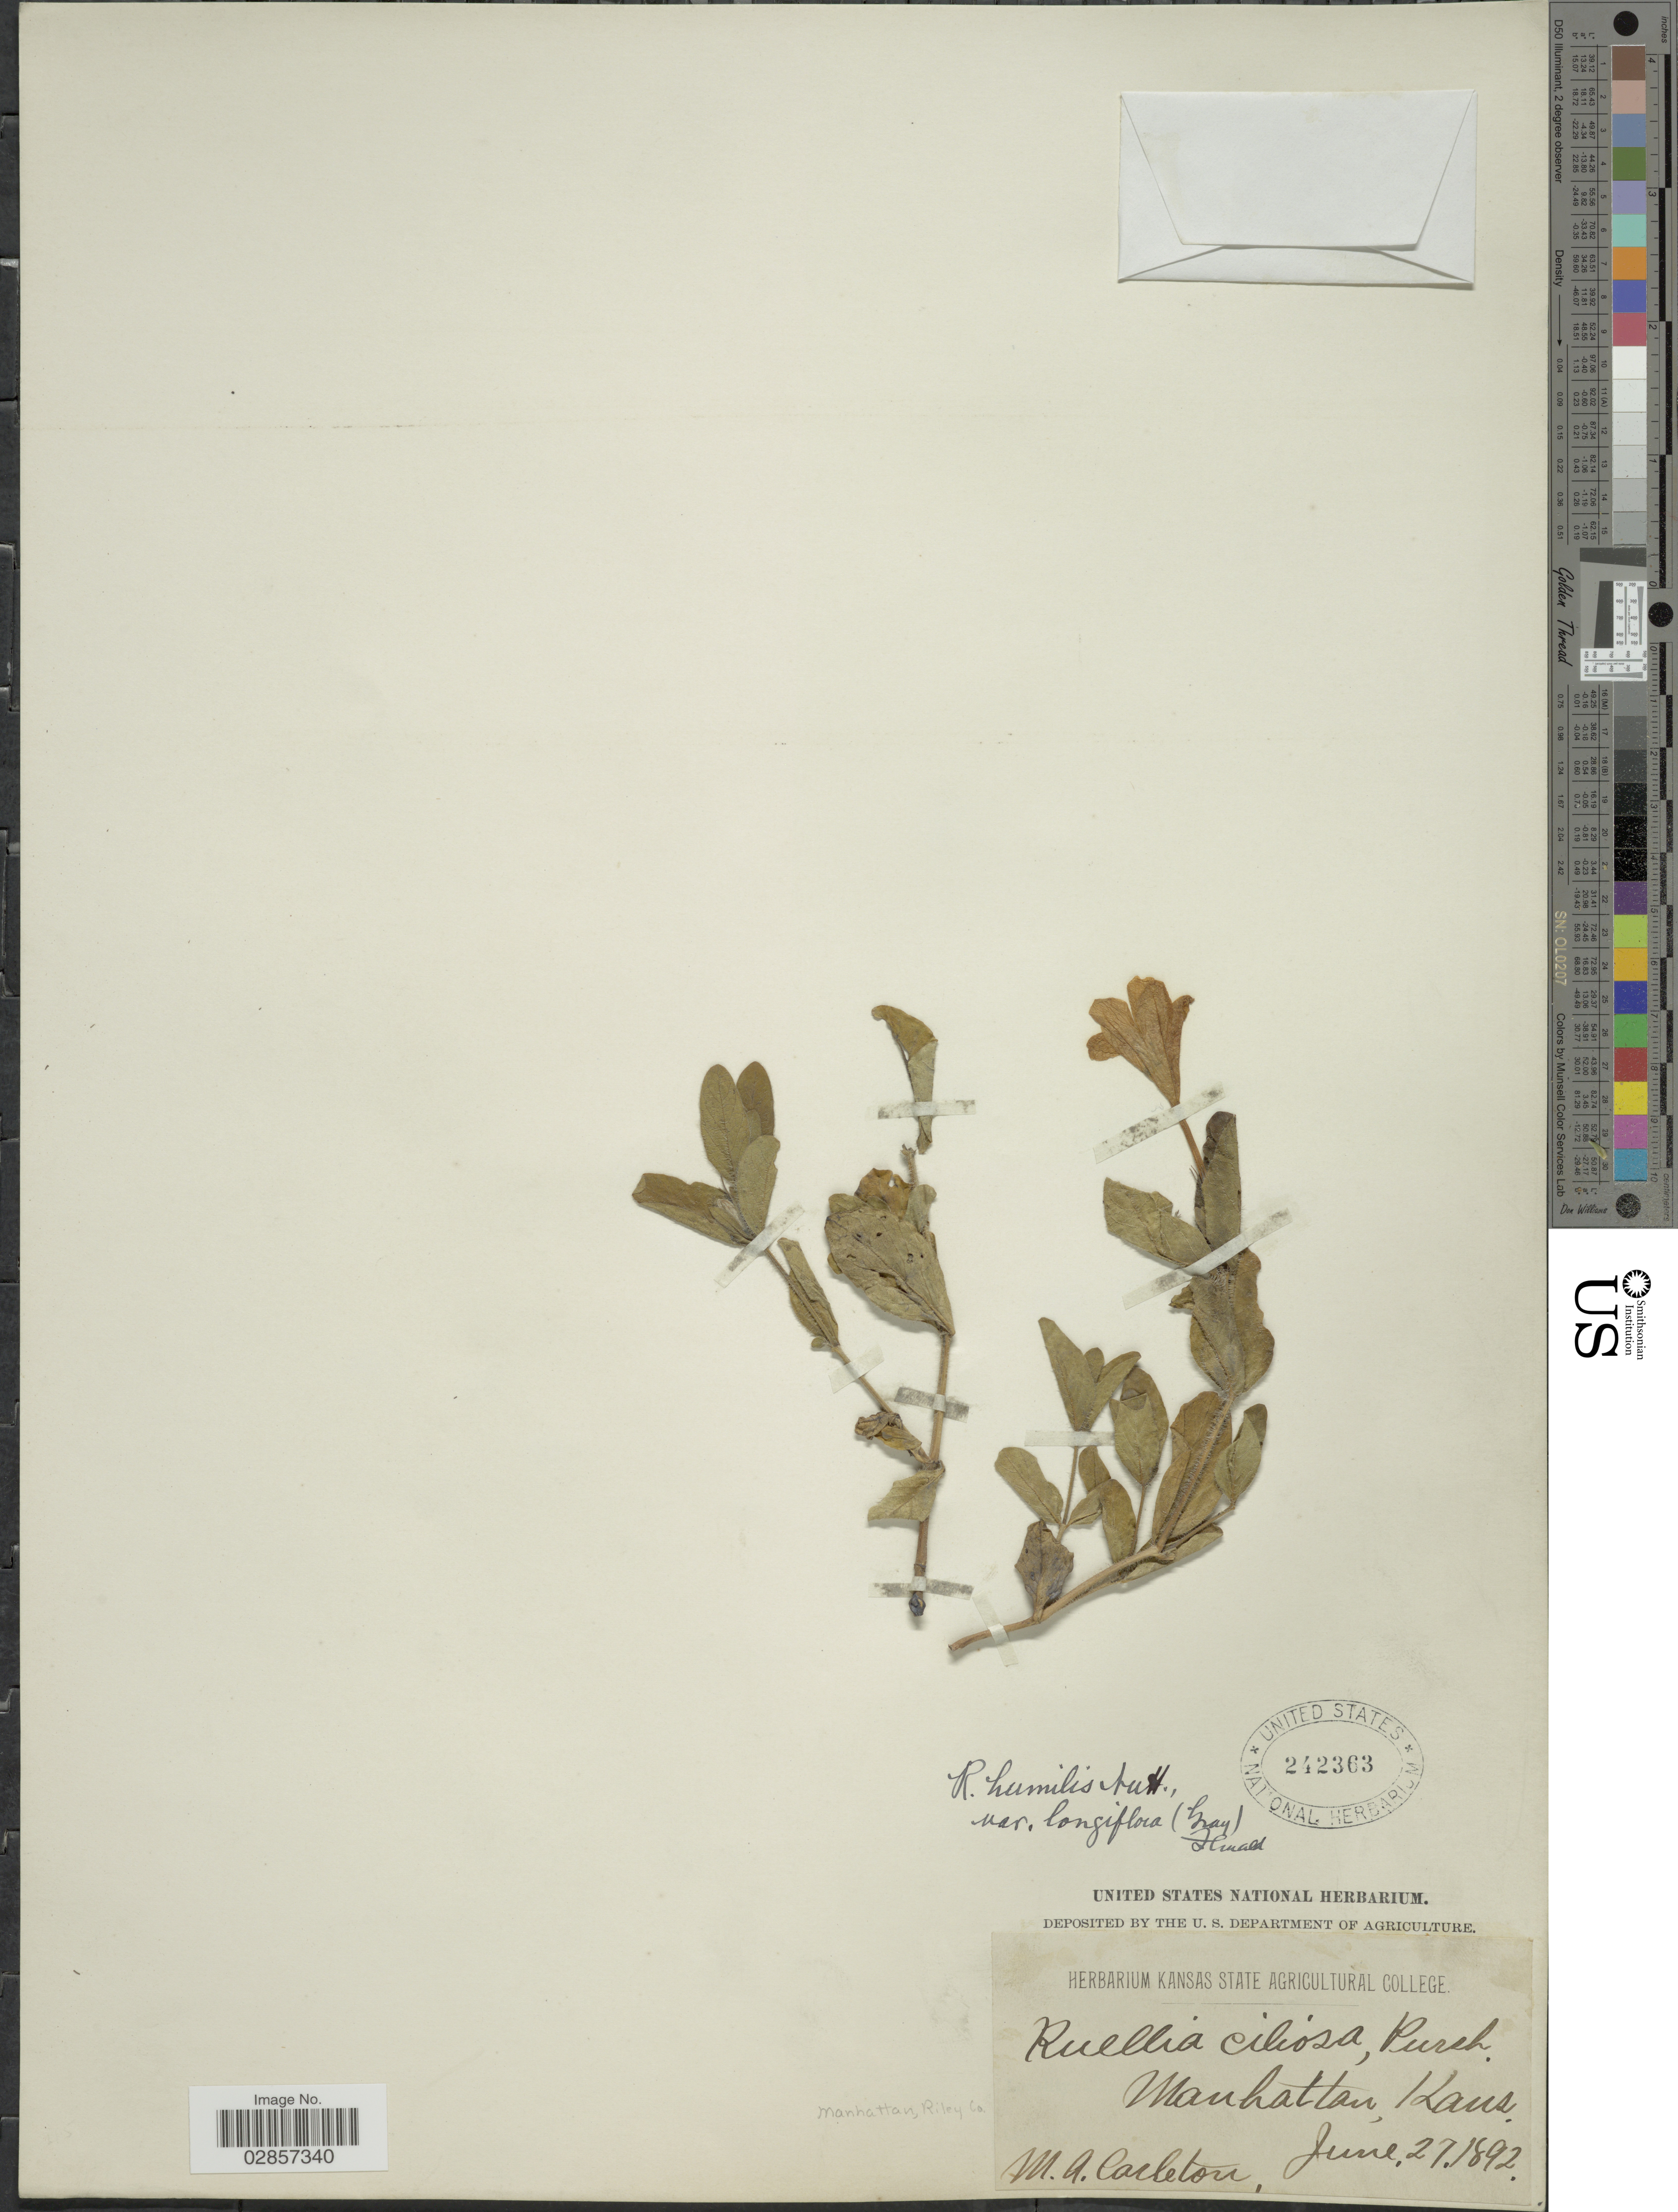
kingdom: Plantae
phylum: Tracheophyta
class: Magnoliopsida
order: Lamiales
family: Acanthaceae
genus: Ruellia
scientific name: Ruellia humilis var. longiflora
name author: (A. Gray) Fernald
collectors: M. A. Carleton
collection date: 1892-06-27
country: United States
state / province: Kansas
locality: Manhattan, Riley Co.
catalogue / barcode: US 242363